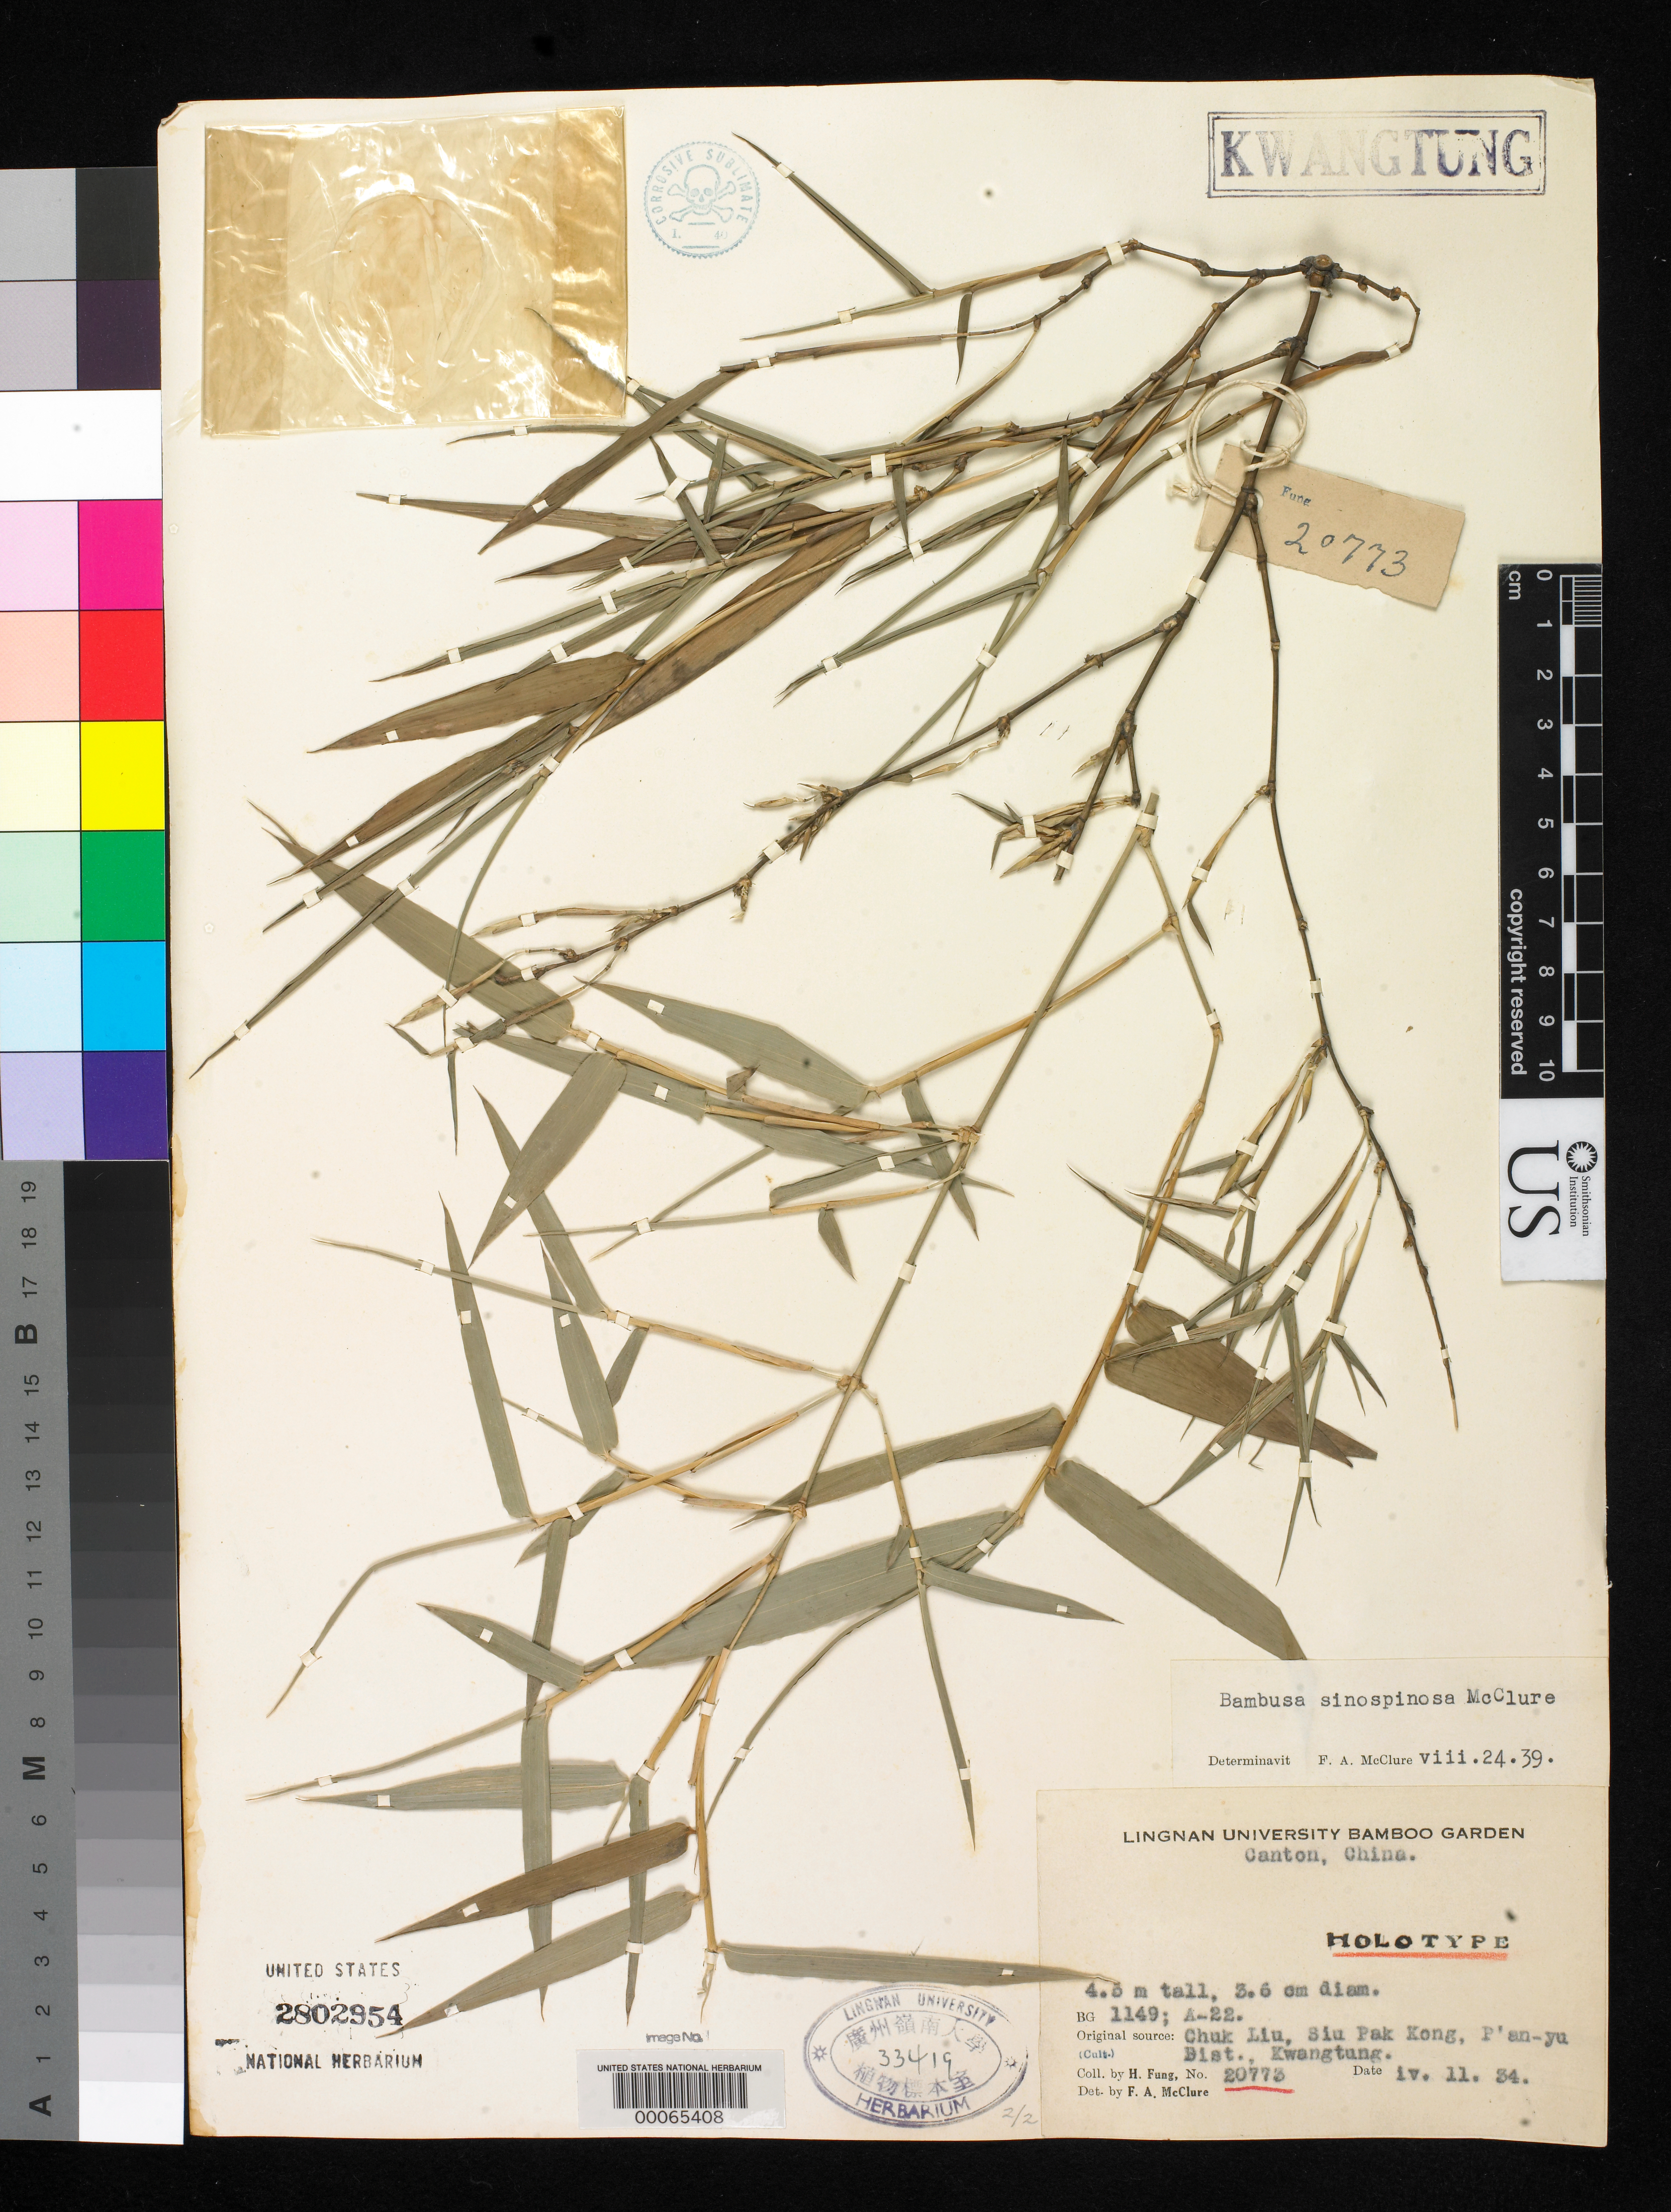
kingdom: Plantae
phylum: Tracheophyta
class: Liliopsida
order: Poales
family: Poaceae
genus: Bambusa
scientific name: Bambusa sinospinosa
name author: McClure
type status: Type Collection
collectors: H. L. Fung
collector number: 20773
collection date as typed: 11 Apr 1934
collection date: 1934-04-11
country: China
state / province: Guangdong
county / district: Meu-Ming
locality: Near Po Hui, siu Pak Kong.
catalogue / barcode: US 2802954